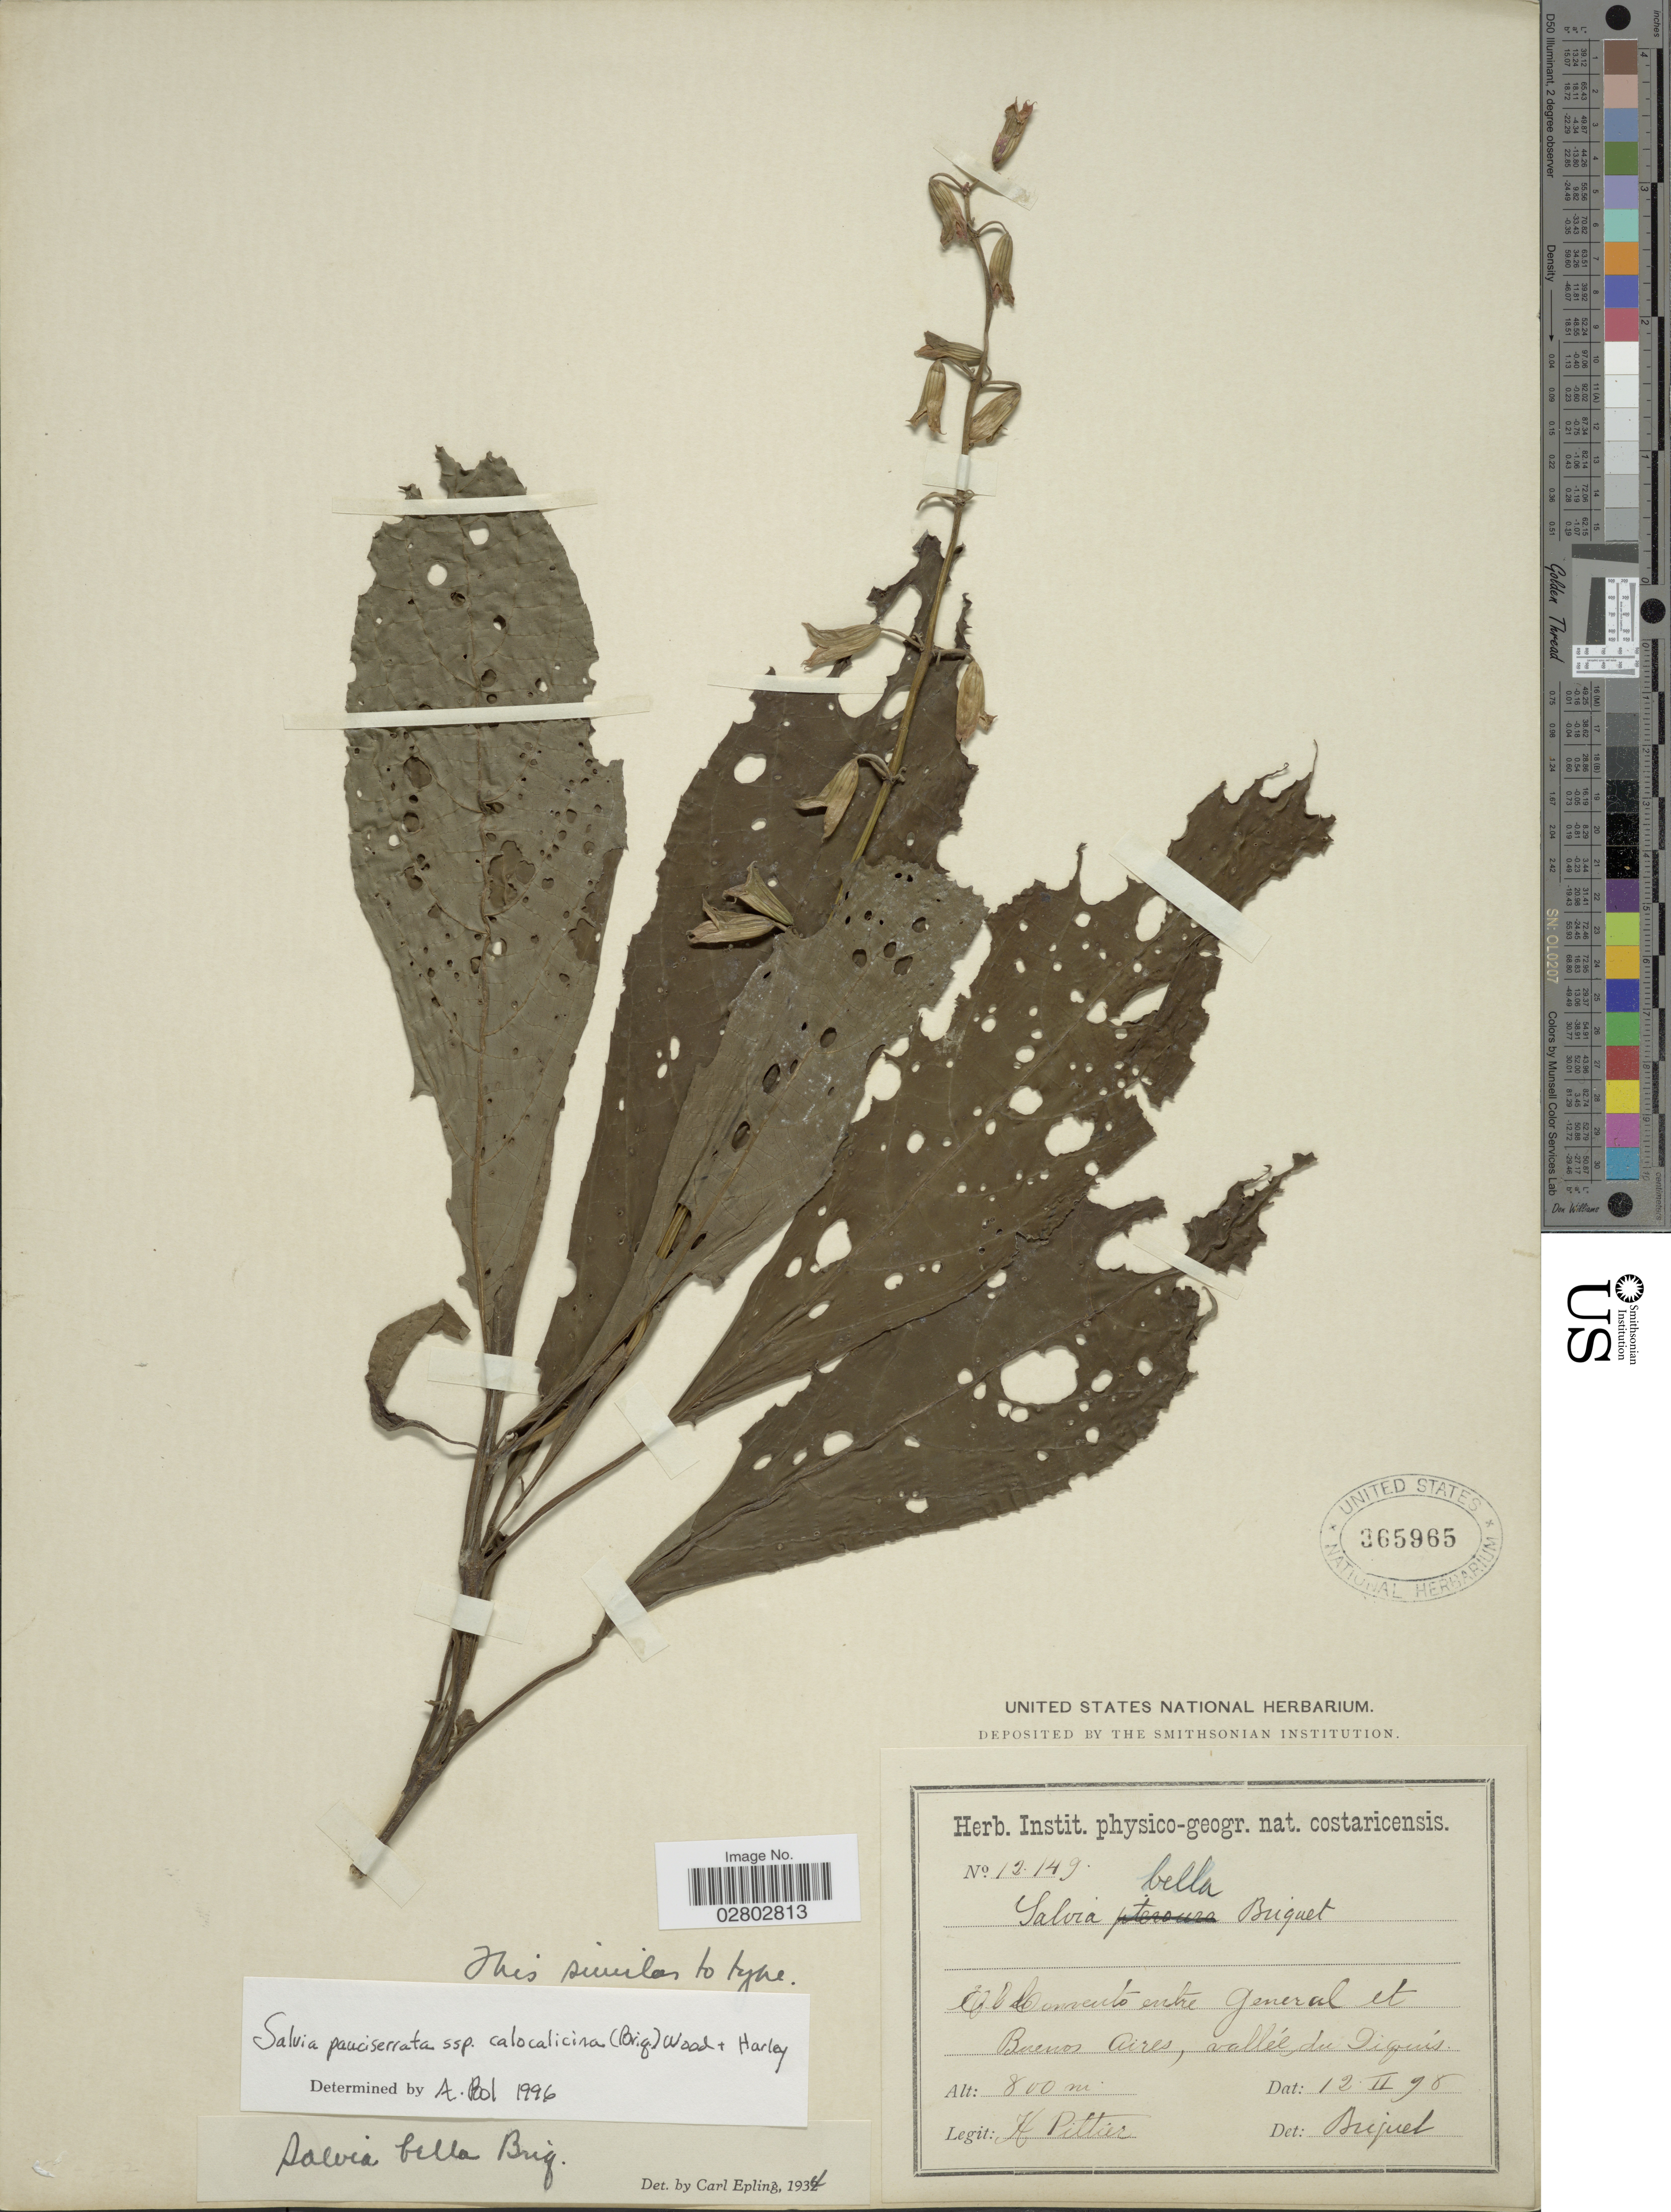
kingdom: Plantae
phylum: Tracheophyta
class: Magnoliopsida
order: Lamiales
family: Lamiaceae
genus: Salvia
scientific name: Salvia pauciserrata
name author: Benth.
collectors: H. F. Pittier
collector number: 12149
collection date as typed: Transcribed d/m/y: 12/2/98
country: Costa Rica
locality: El Convento entre General et Buenos Aires, valleé du Diquis.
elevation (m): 800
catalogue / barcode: US 365965